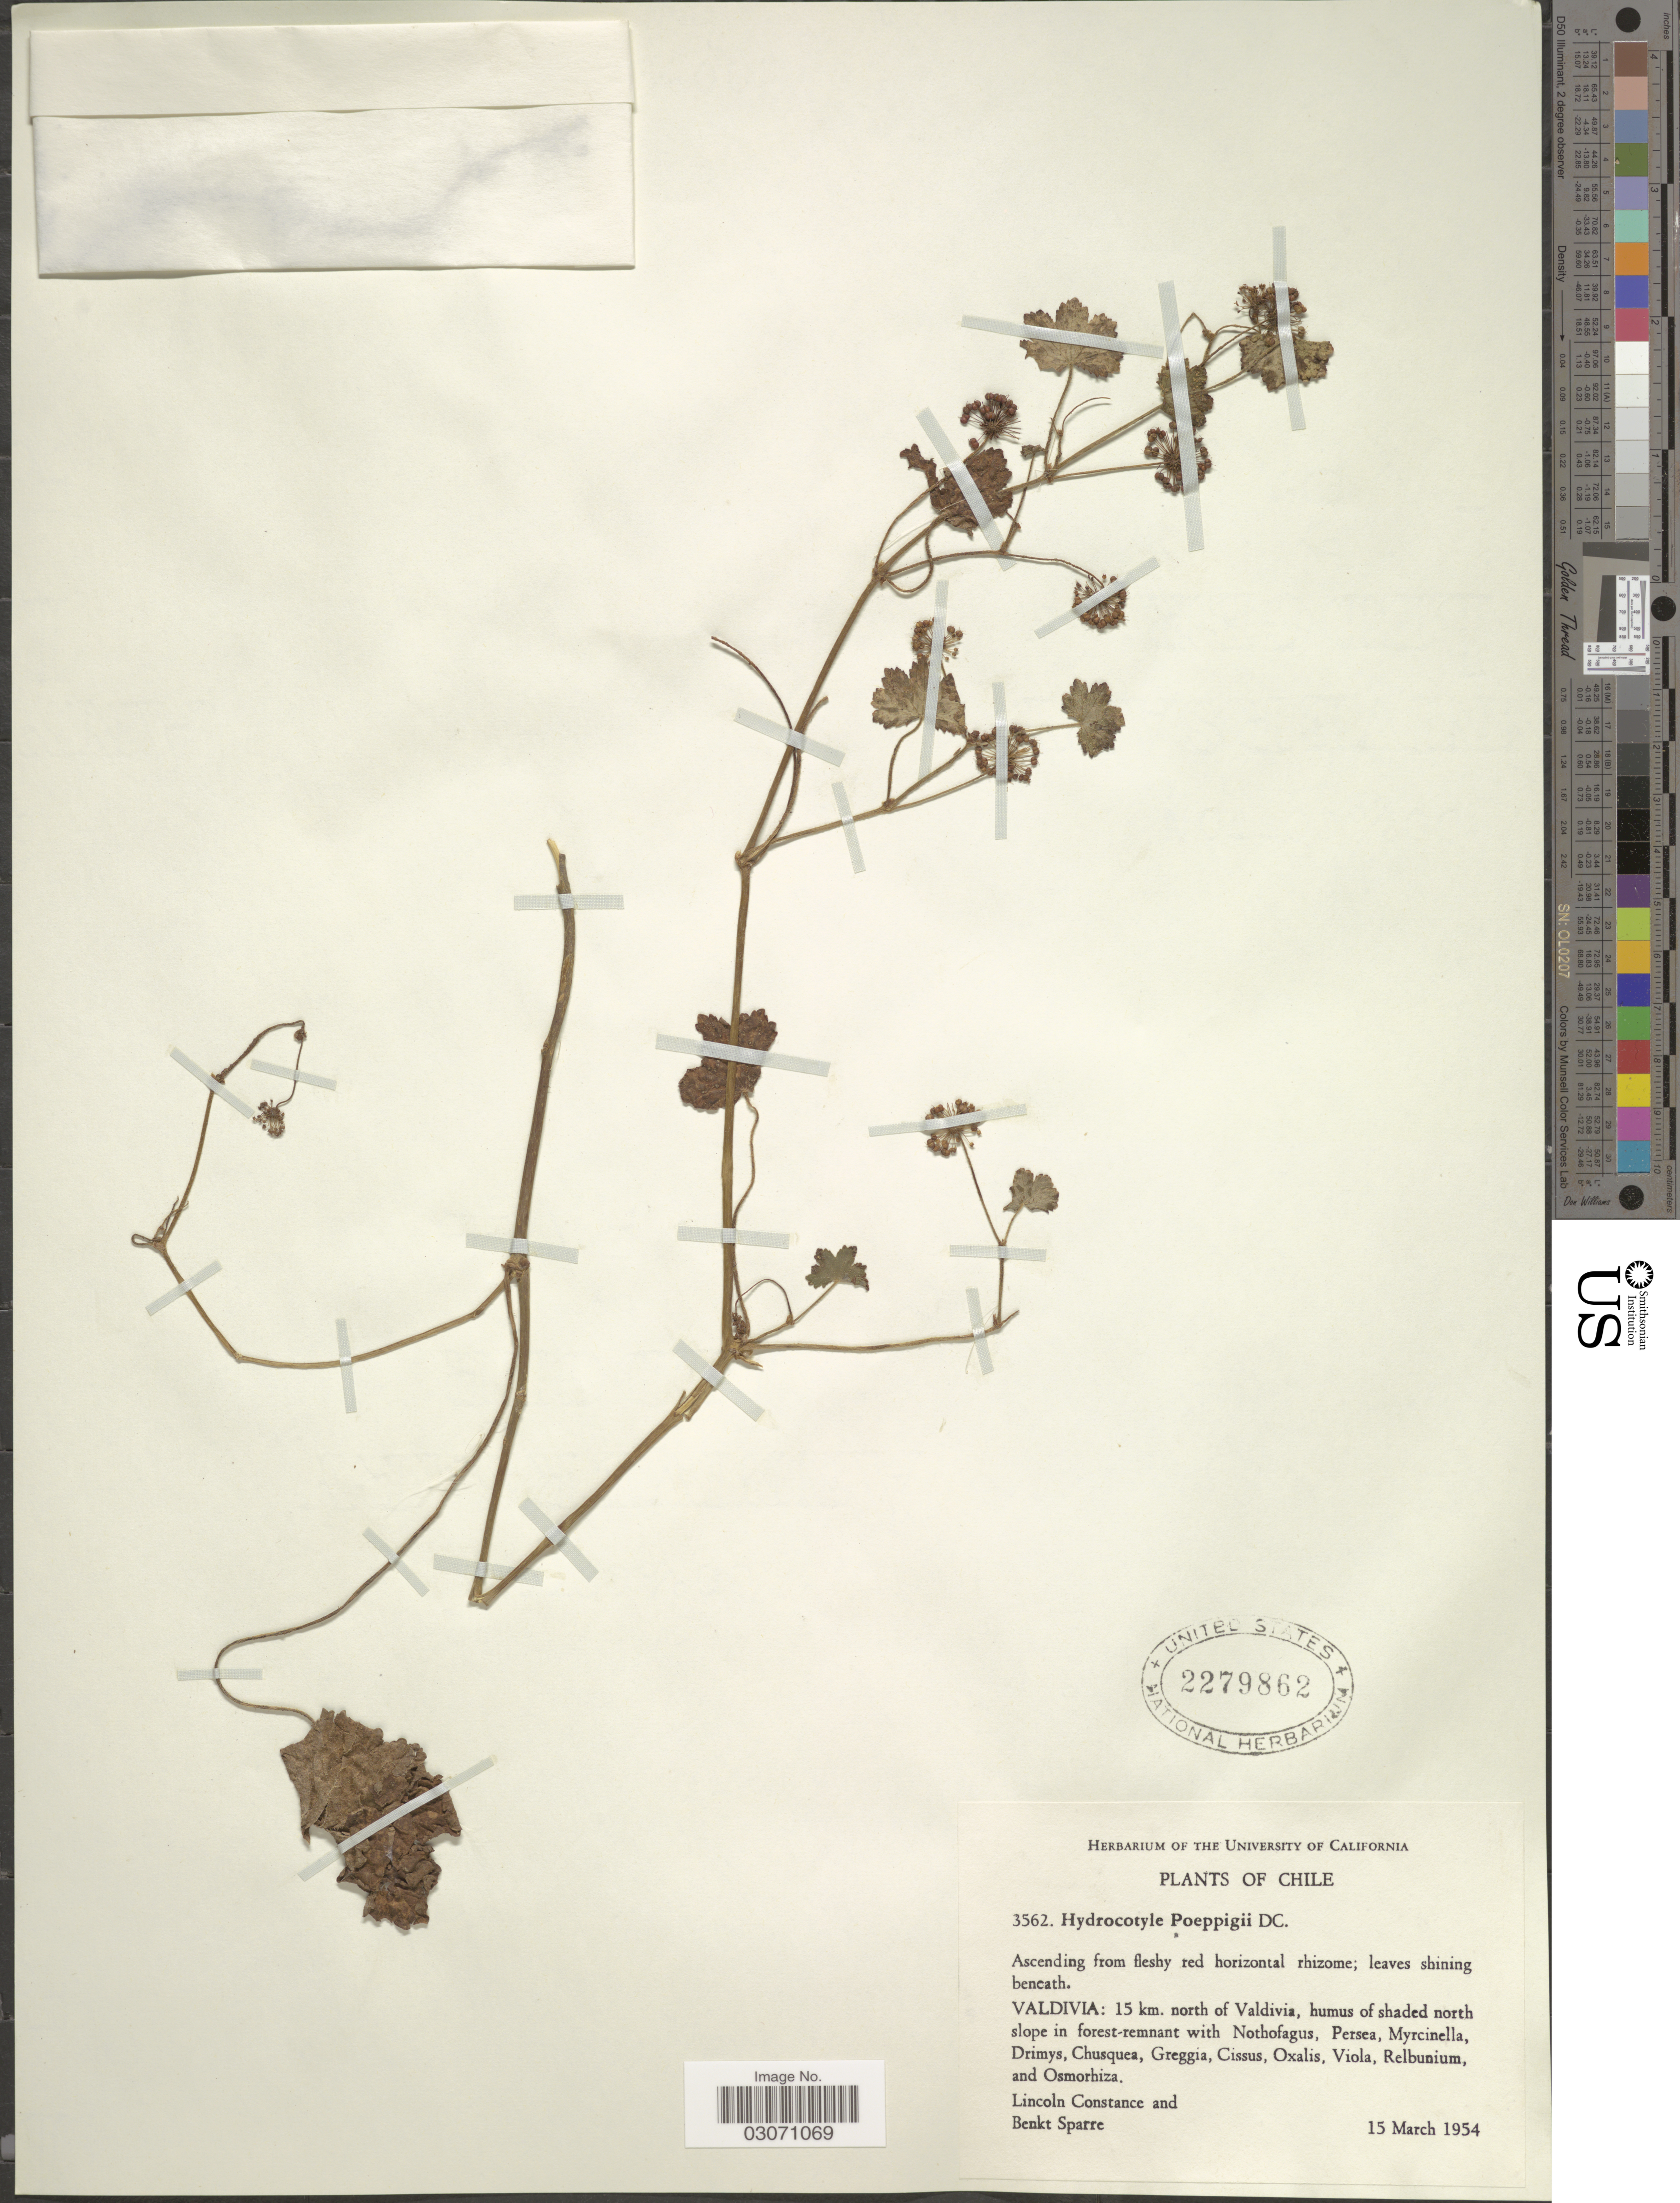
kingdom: Plantae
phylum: Tracheophyta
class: Magnoliopsida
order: Apiales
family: Araliaceae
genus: Hydrocotyle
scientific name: Hydrocotyle poeppigii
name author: DC.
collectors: L. Constance & B. Sparre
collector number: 3562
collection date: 1954-03-15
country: Chile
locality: Valdivia: 15 km. north of Valdivia, humus of shaded north slope in forest-remnant.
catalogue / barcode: US 2279862